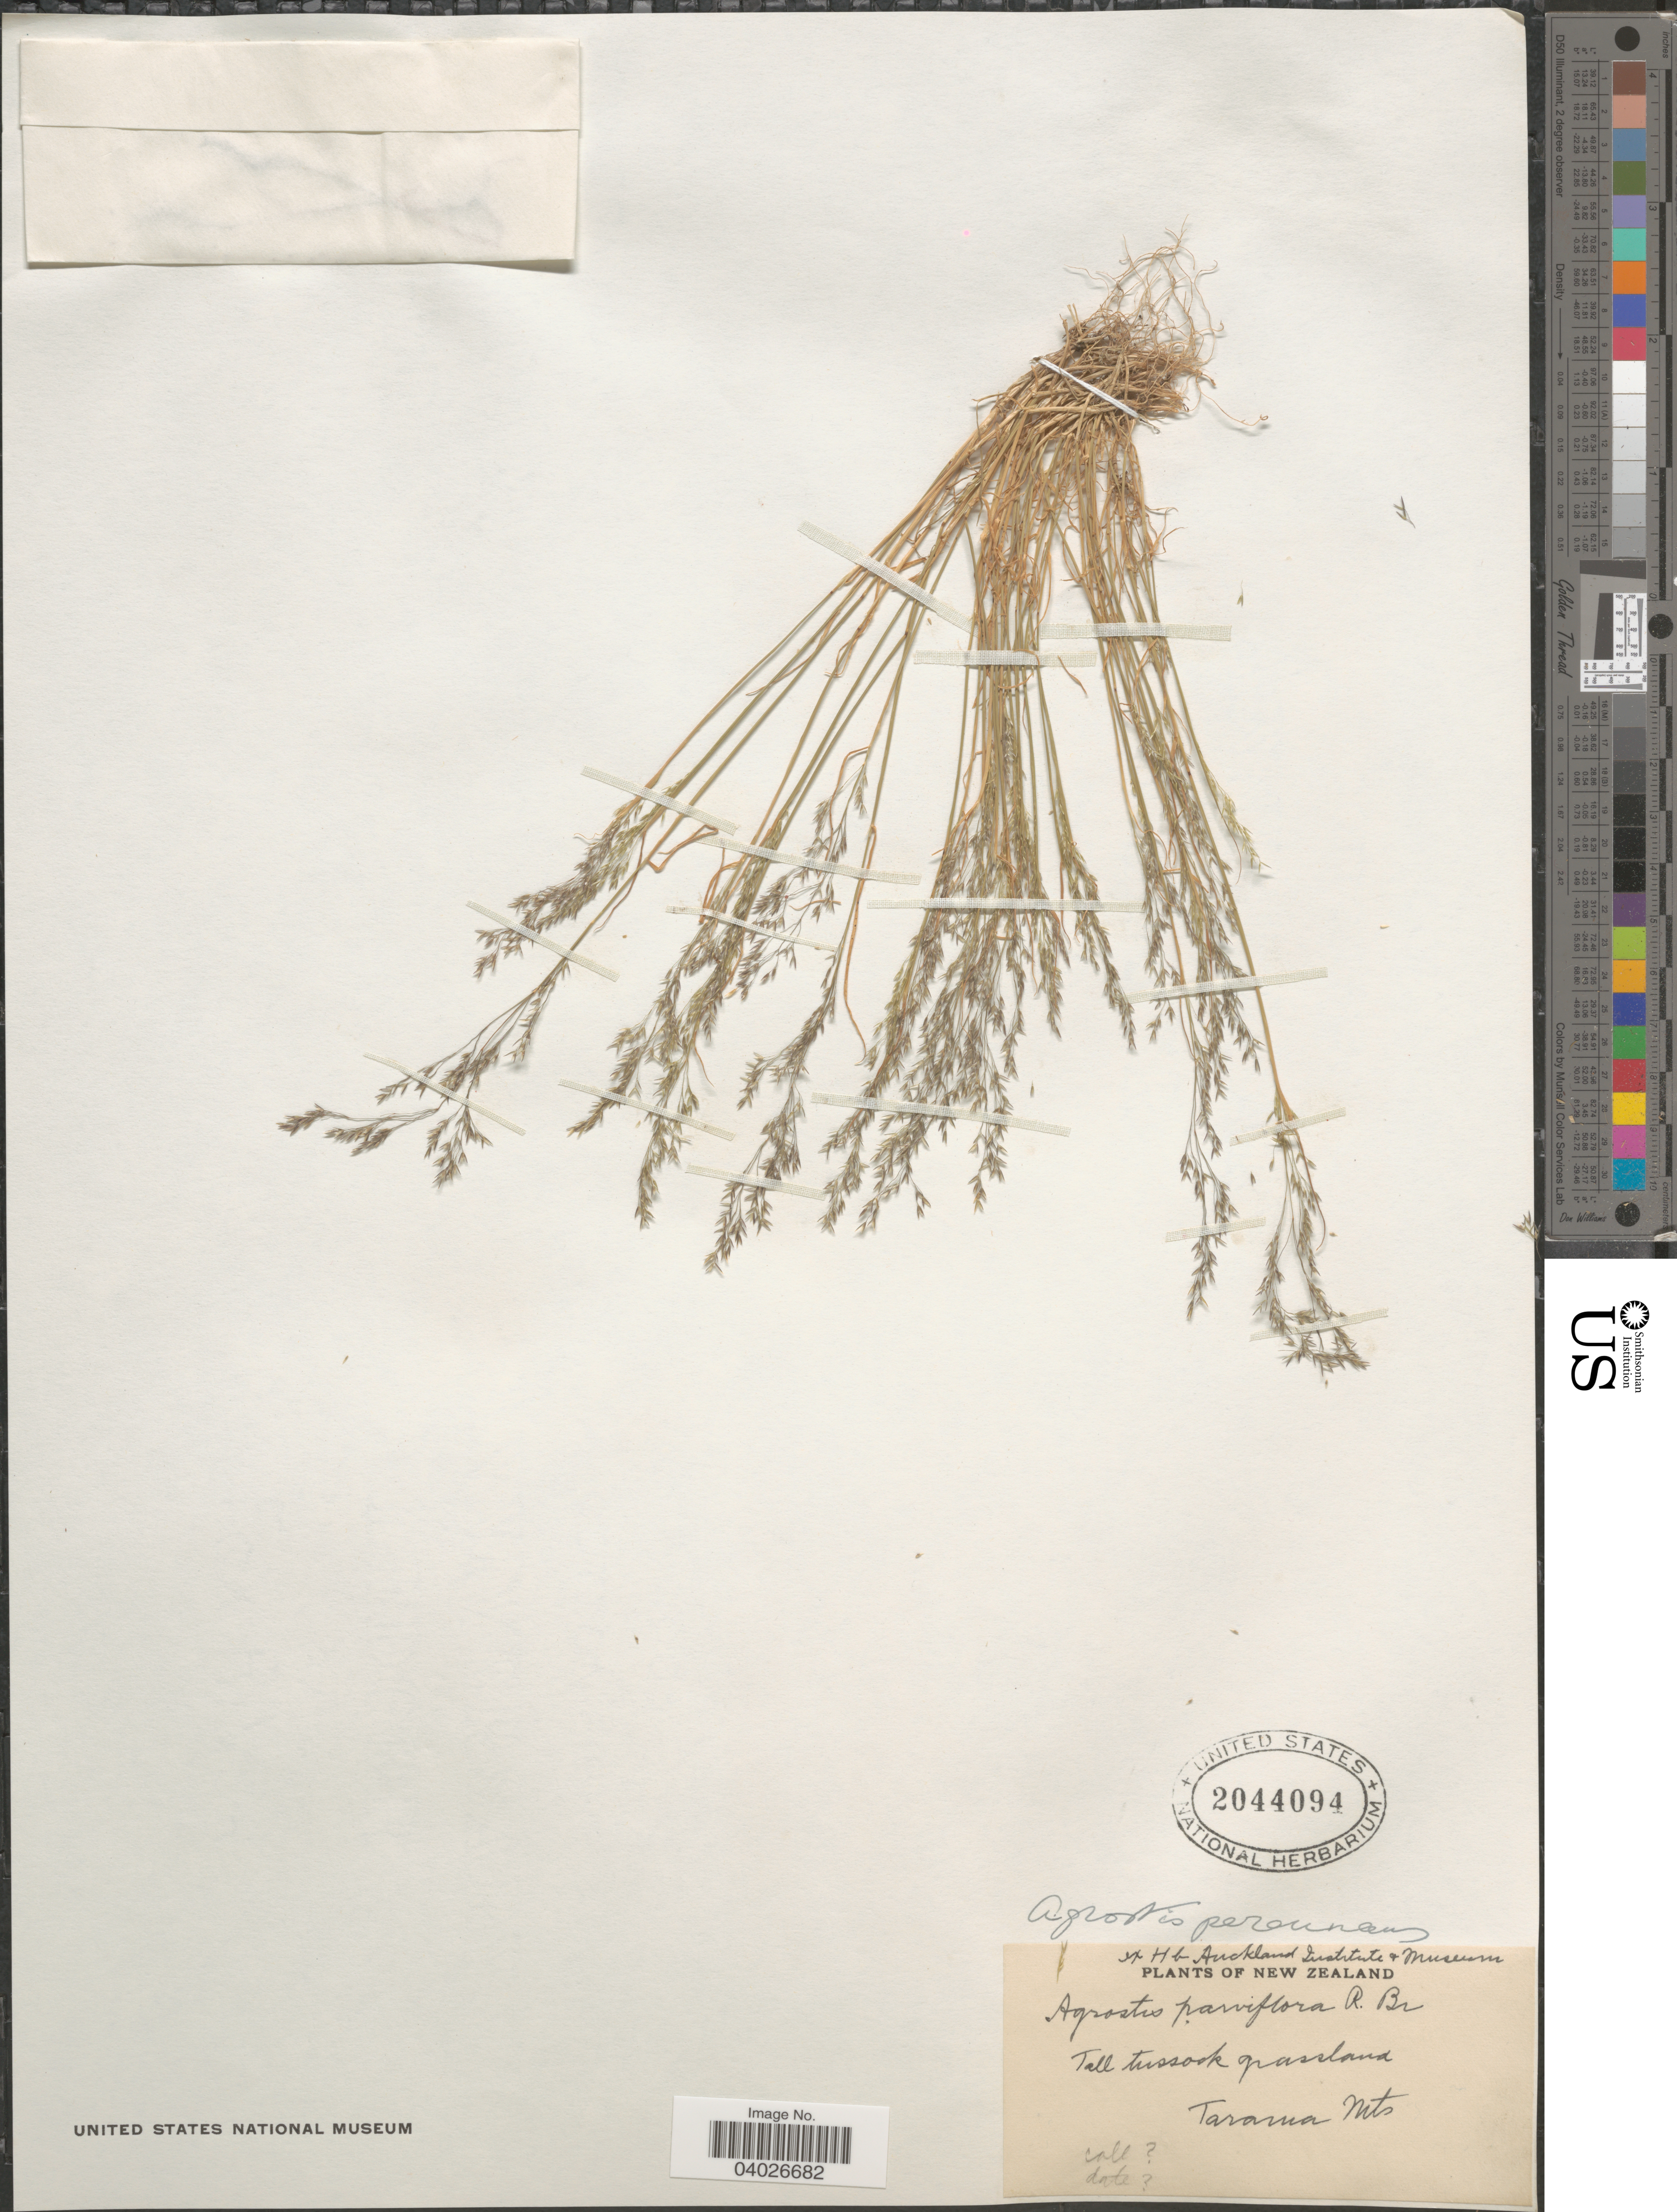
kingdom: Plantae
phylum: Tracheophyta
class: Liliopsida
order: Poales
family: Poaceae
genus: Agrostis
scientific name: Agrostis parviflora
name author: R. Br.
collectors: Auckland Institute and Museum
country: New Zealand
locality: Tarama Mts.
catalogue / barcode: US 2044094